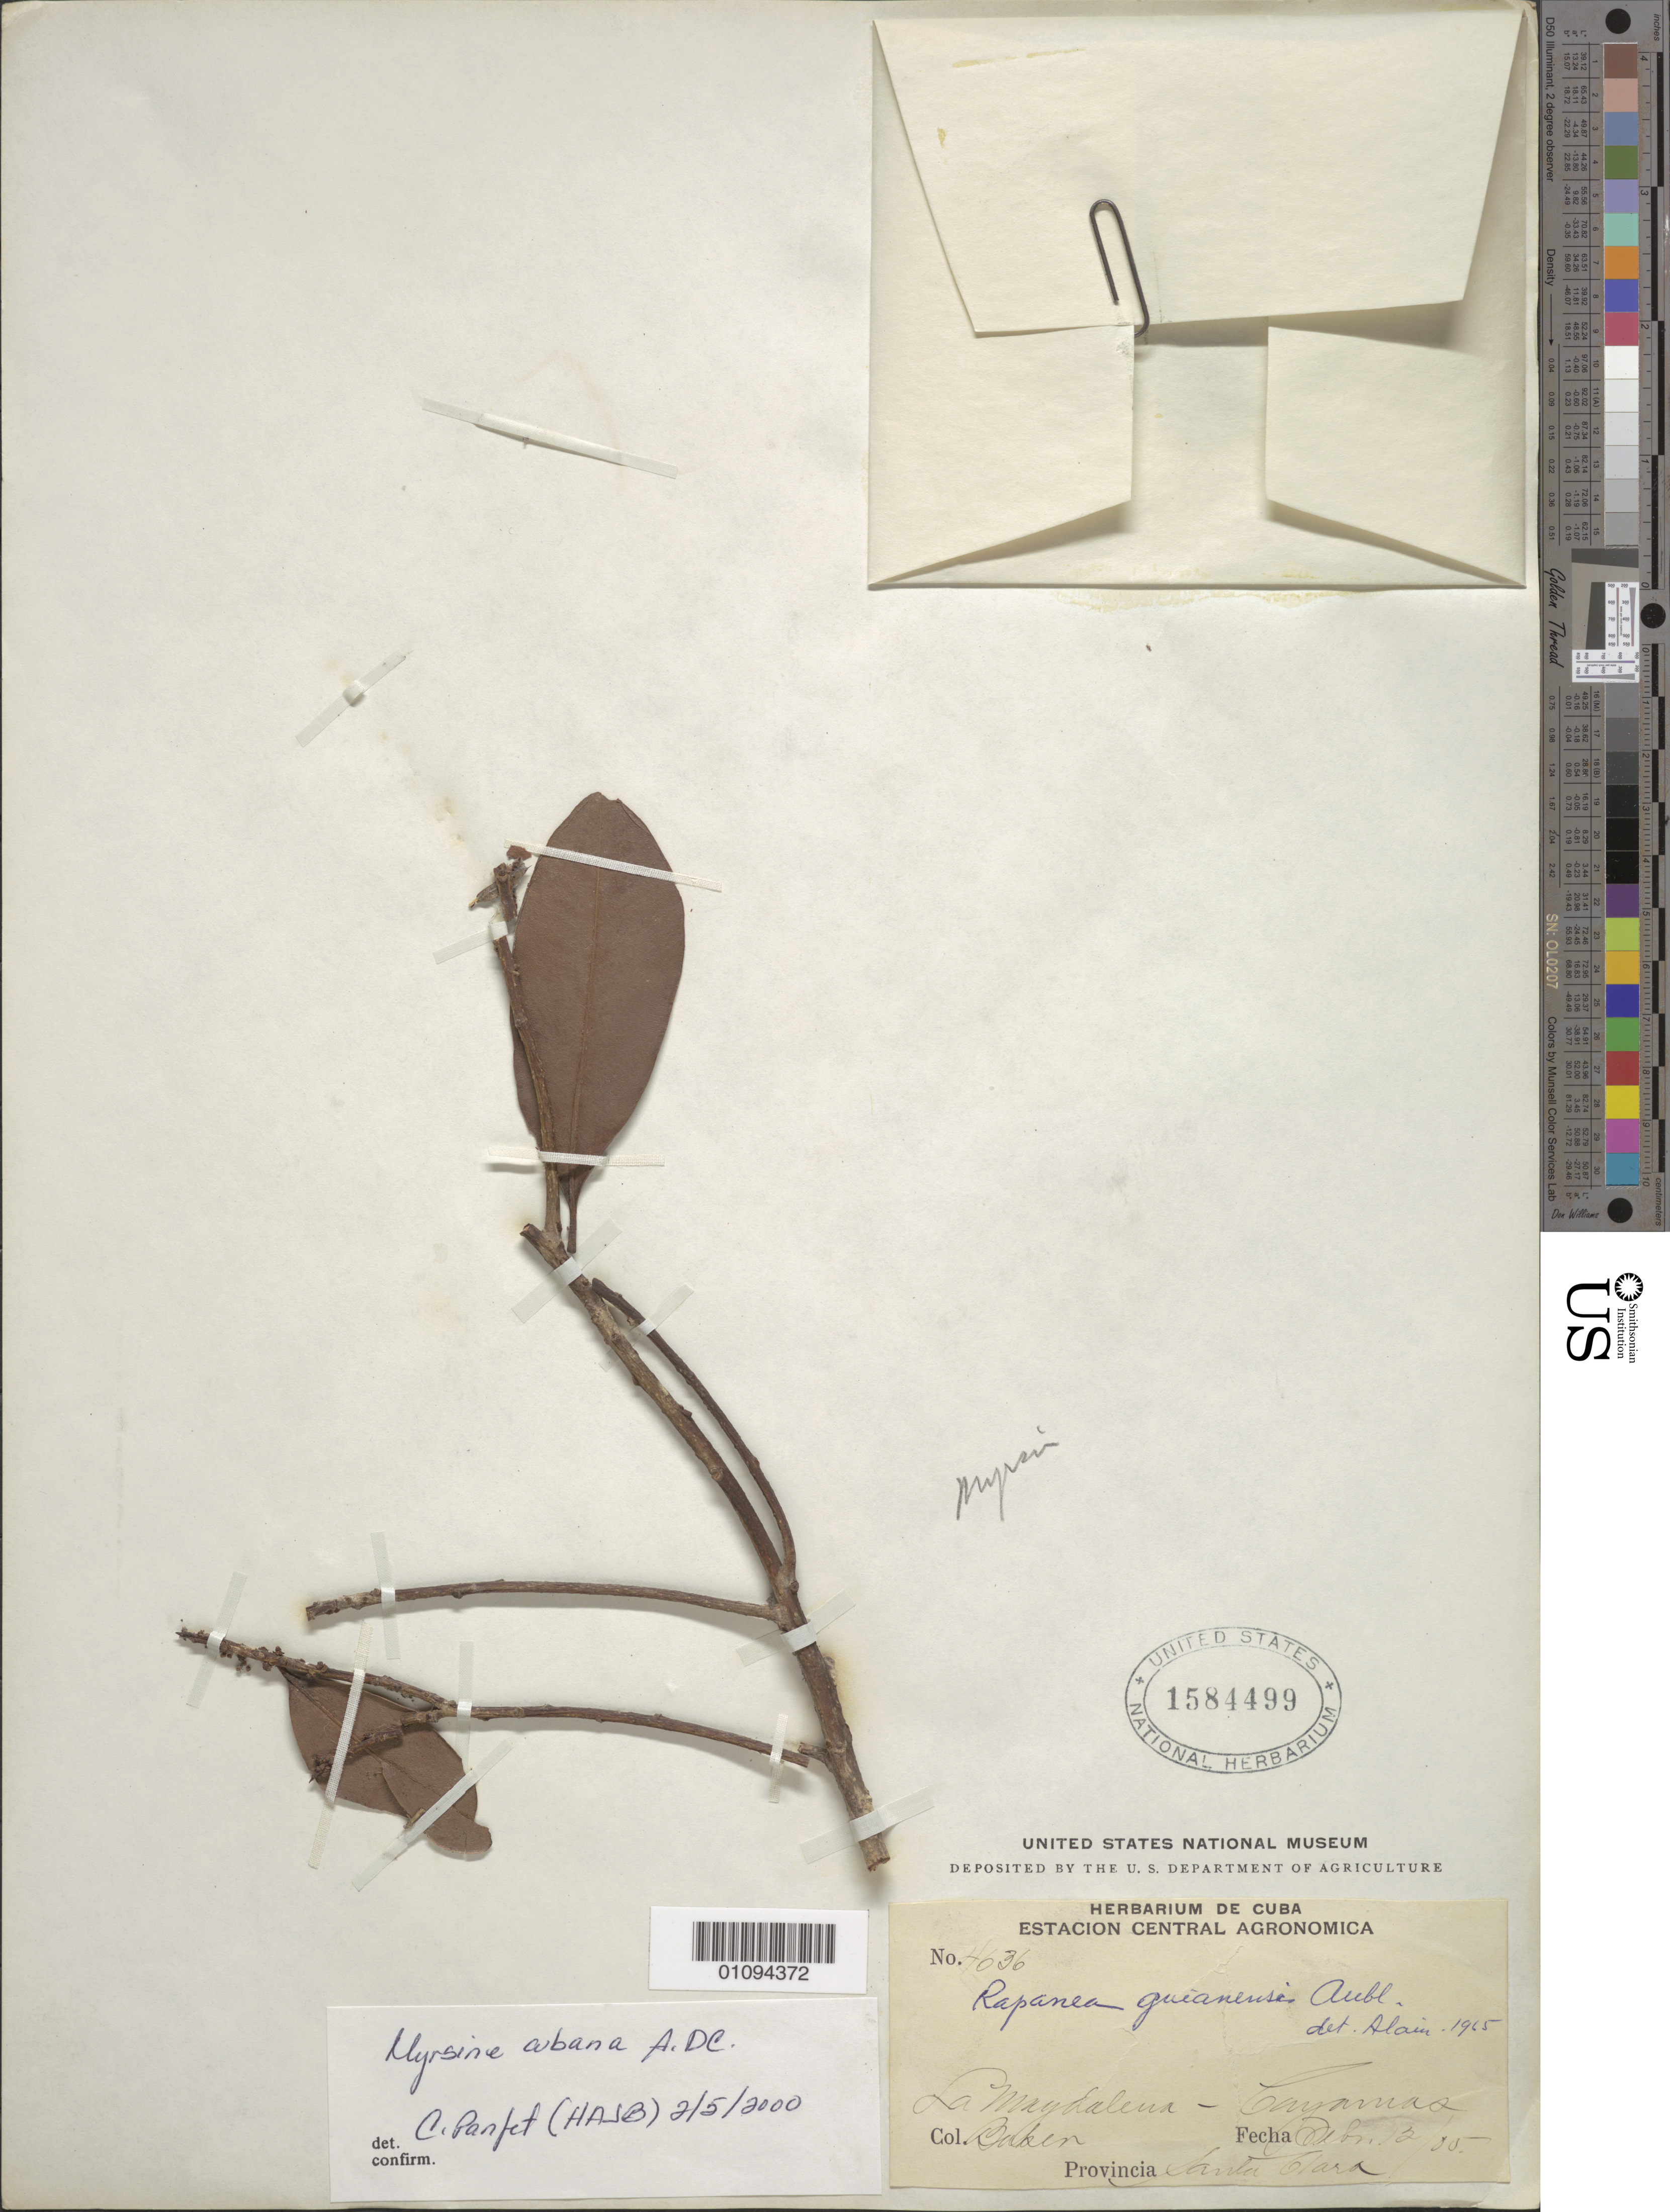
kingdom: Plantae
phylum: Tracheophyta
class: Magnoliopsida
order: Ericales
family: Primulaceae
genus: Myrsine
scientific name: Myrsine cubana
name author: A. DC.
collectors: C. F. Baker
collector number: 4636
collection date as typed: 12 Dec 1905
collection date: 1905-12-12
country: Cuba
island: Cuba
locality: La Magdalena- Cayamas, Santa Clara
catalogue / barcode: US 1584499